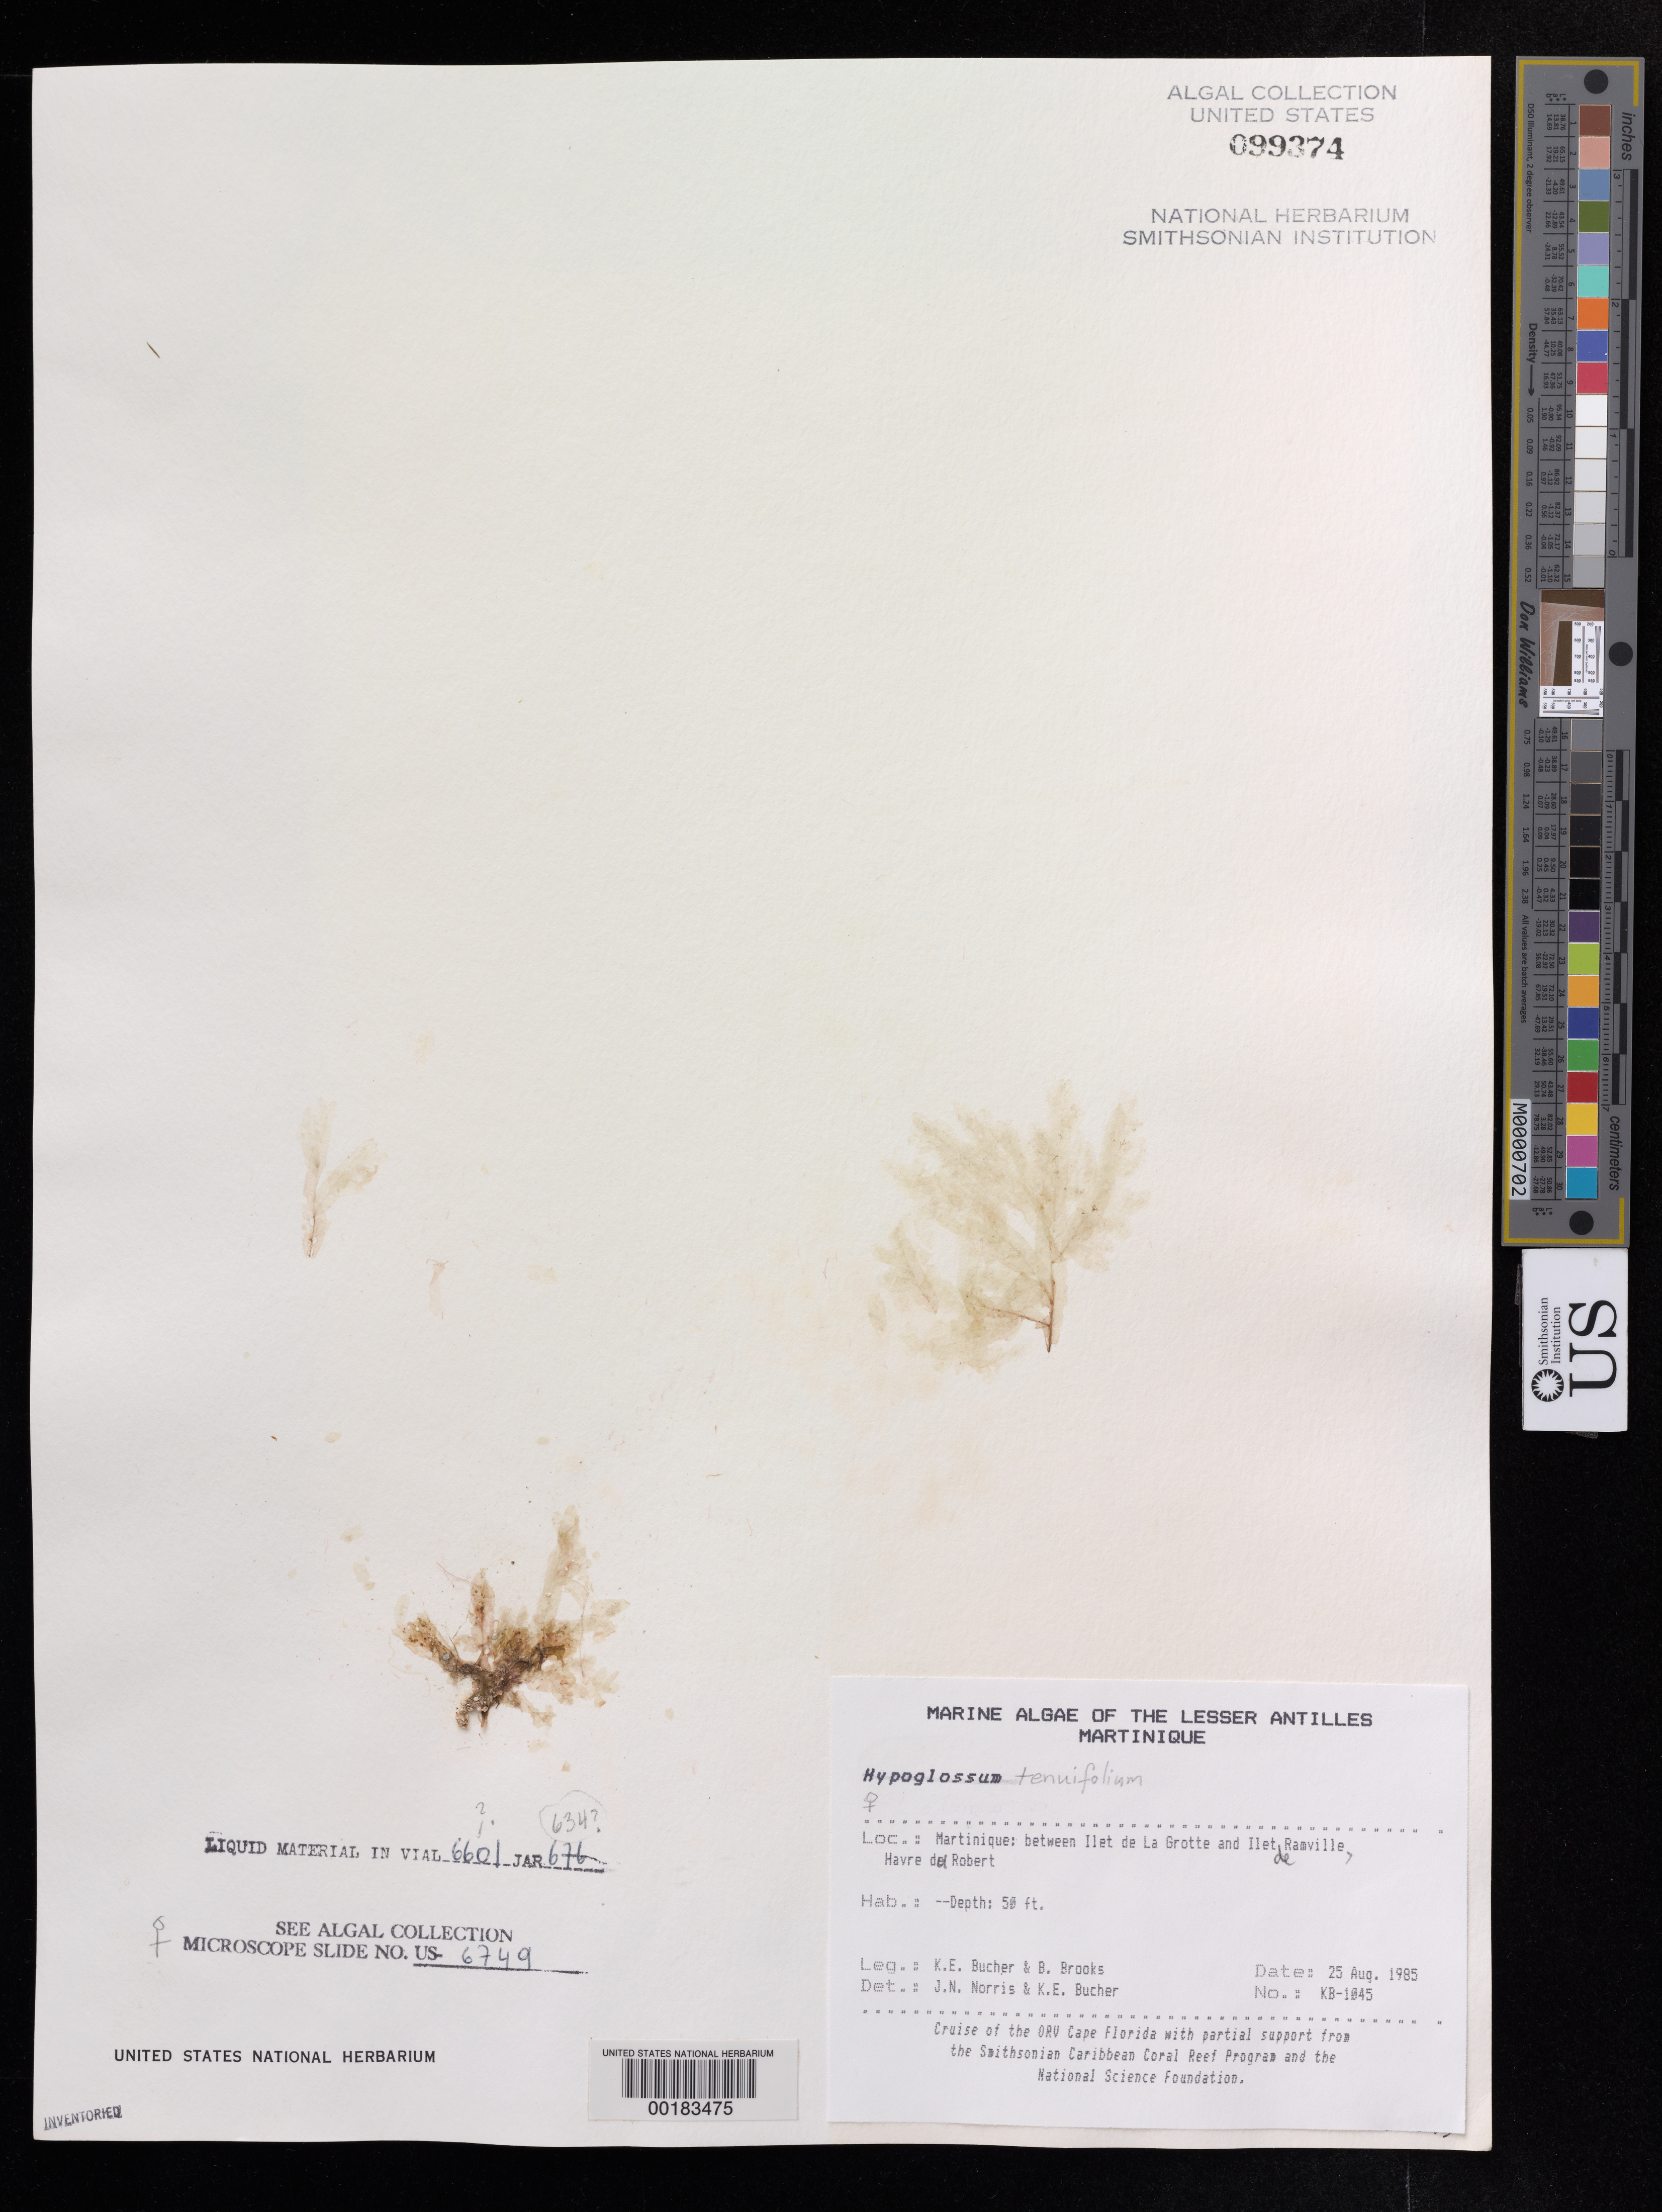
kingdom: Plantae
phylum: Rhodophyta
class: Florideophyceae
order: Ceramiales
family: Delesseriaceae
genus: Hypoglossum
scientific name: Hypoglossum tenuifolium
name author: (Harv.) J. Agardh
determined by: Norris, J. N.; Bucher, K. E.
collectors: K. E. Bucher & B. Brooks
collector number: Kb-1045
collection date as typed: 25 Aug 1985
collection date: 1985-08-25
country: Martinique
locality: Between Ilet de la Grotte and Ilet de Ramville, Havre du Robert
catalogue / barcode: US 99374